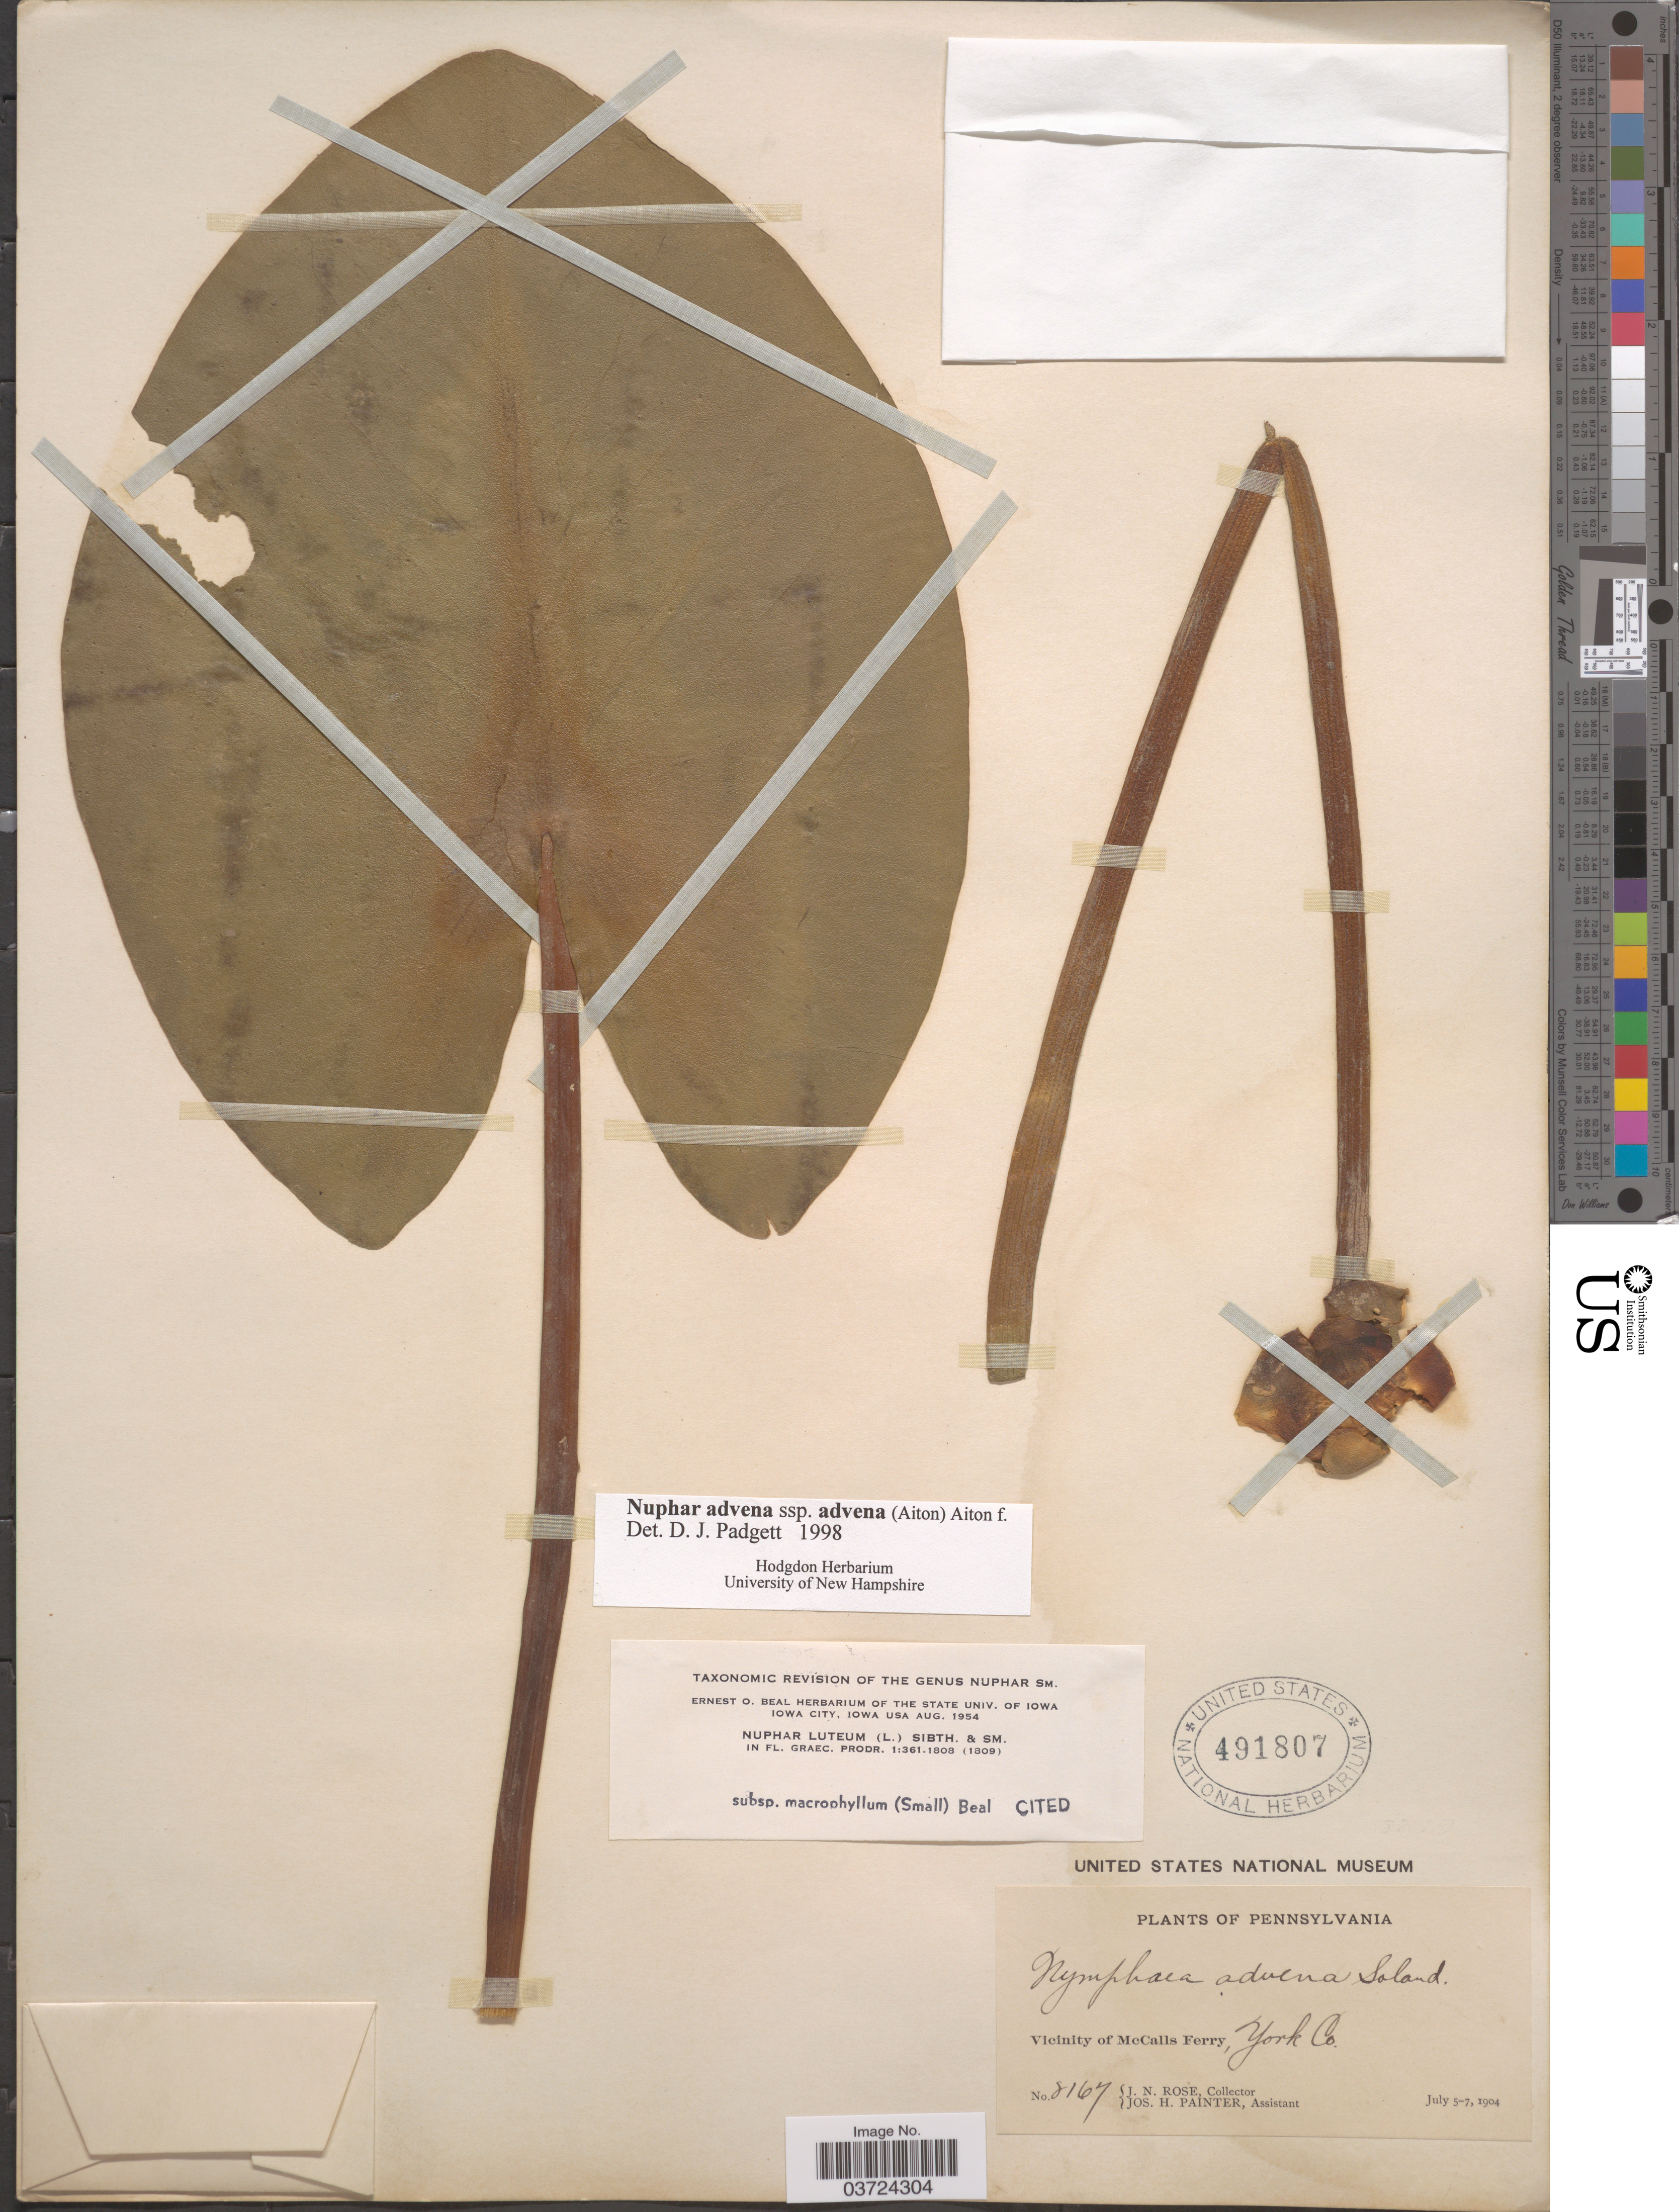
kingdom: Plantae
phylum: Tracheophyta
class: Magnoliopsida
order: Nymphaeales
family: Nymphaeaceae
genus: Nuphar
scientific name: Nuphar advena subsp. advena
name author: (Aiton) W.T. Aiton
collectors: J. N. Rose & J. H. Painter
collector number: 8167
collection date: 1904-07-05/1904-07-07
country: United States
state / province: Pennsylvania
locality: Vicinity of McCalls Ferry, York Co.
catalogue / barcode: US 491807